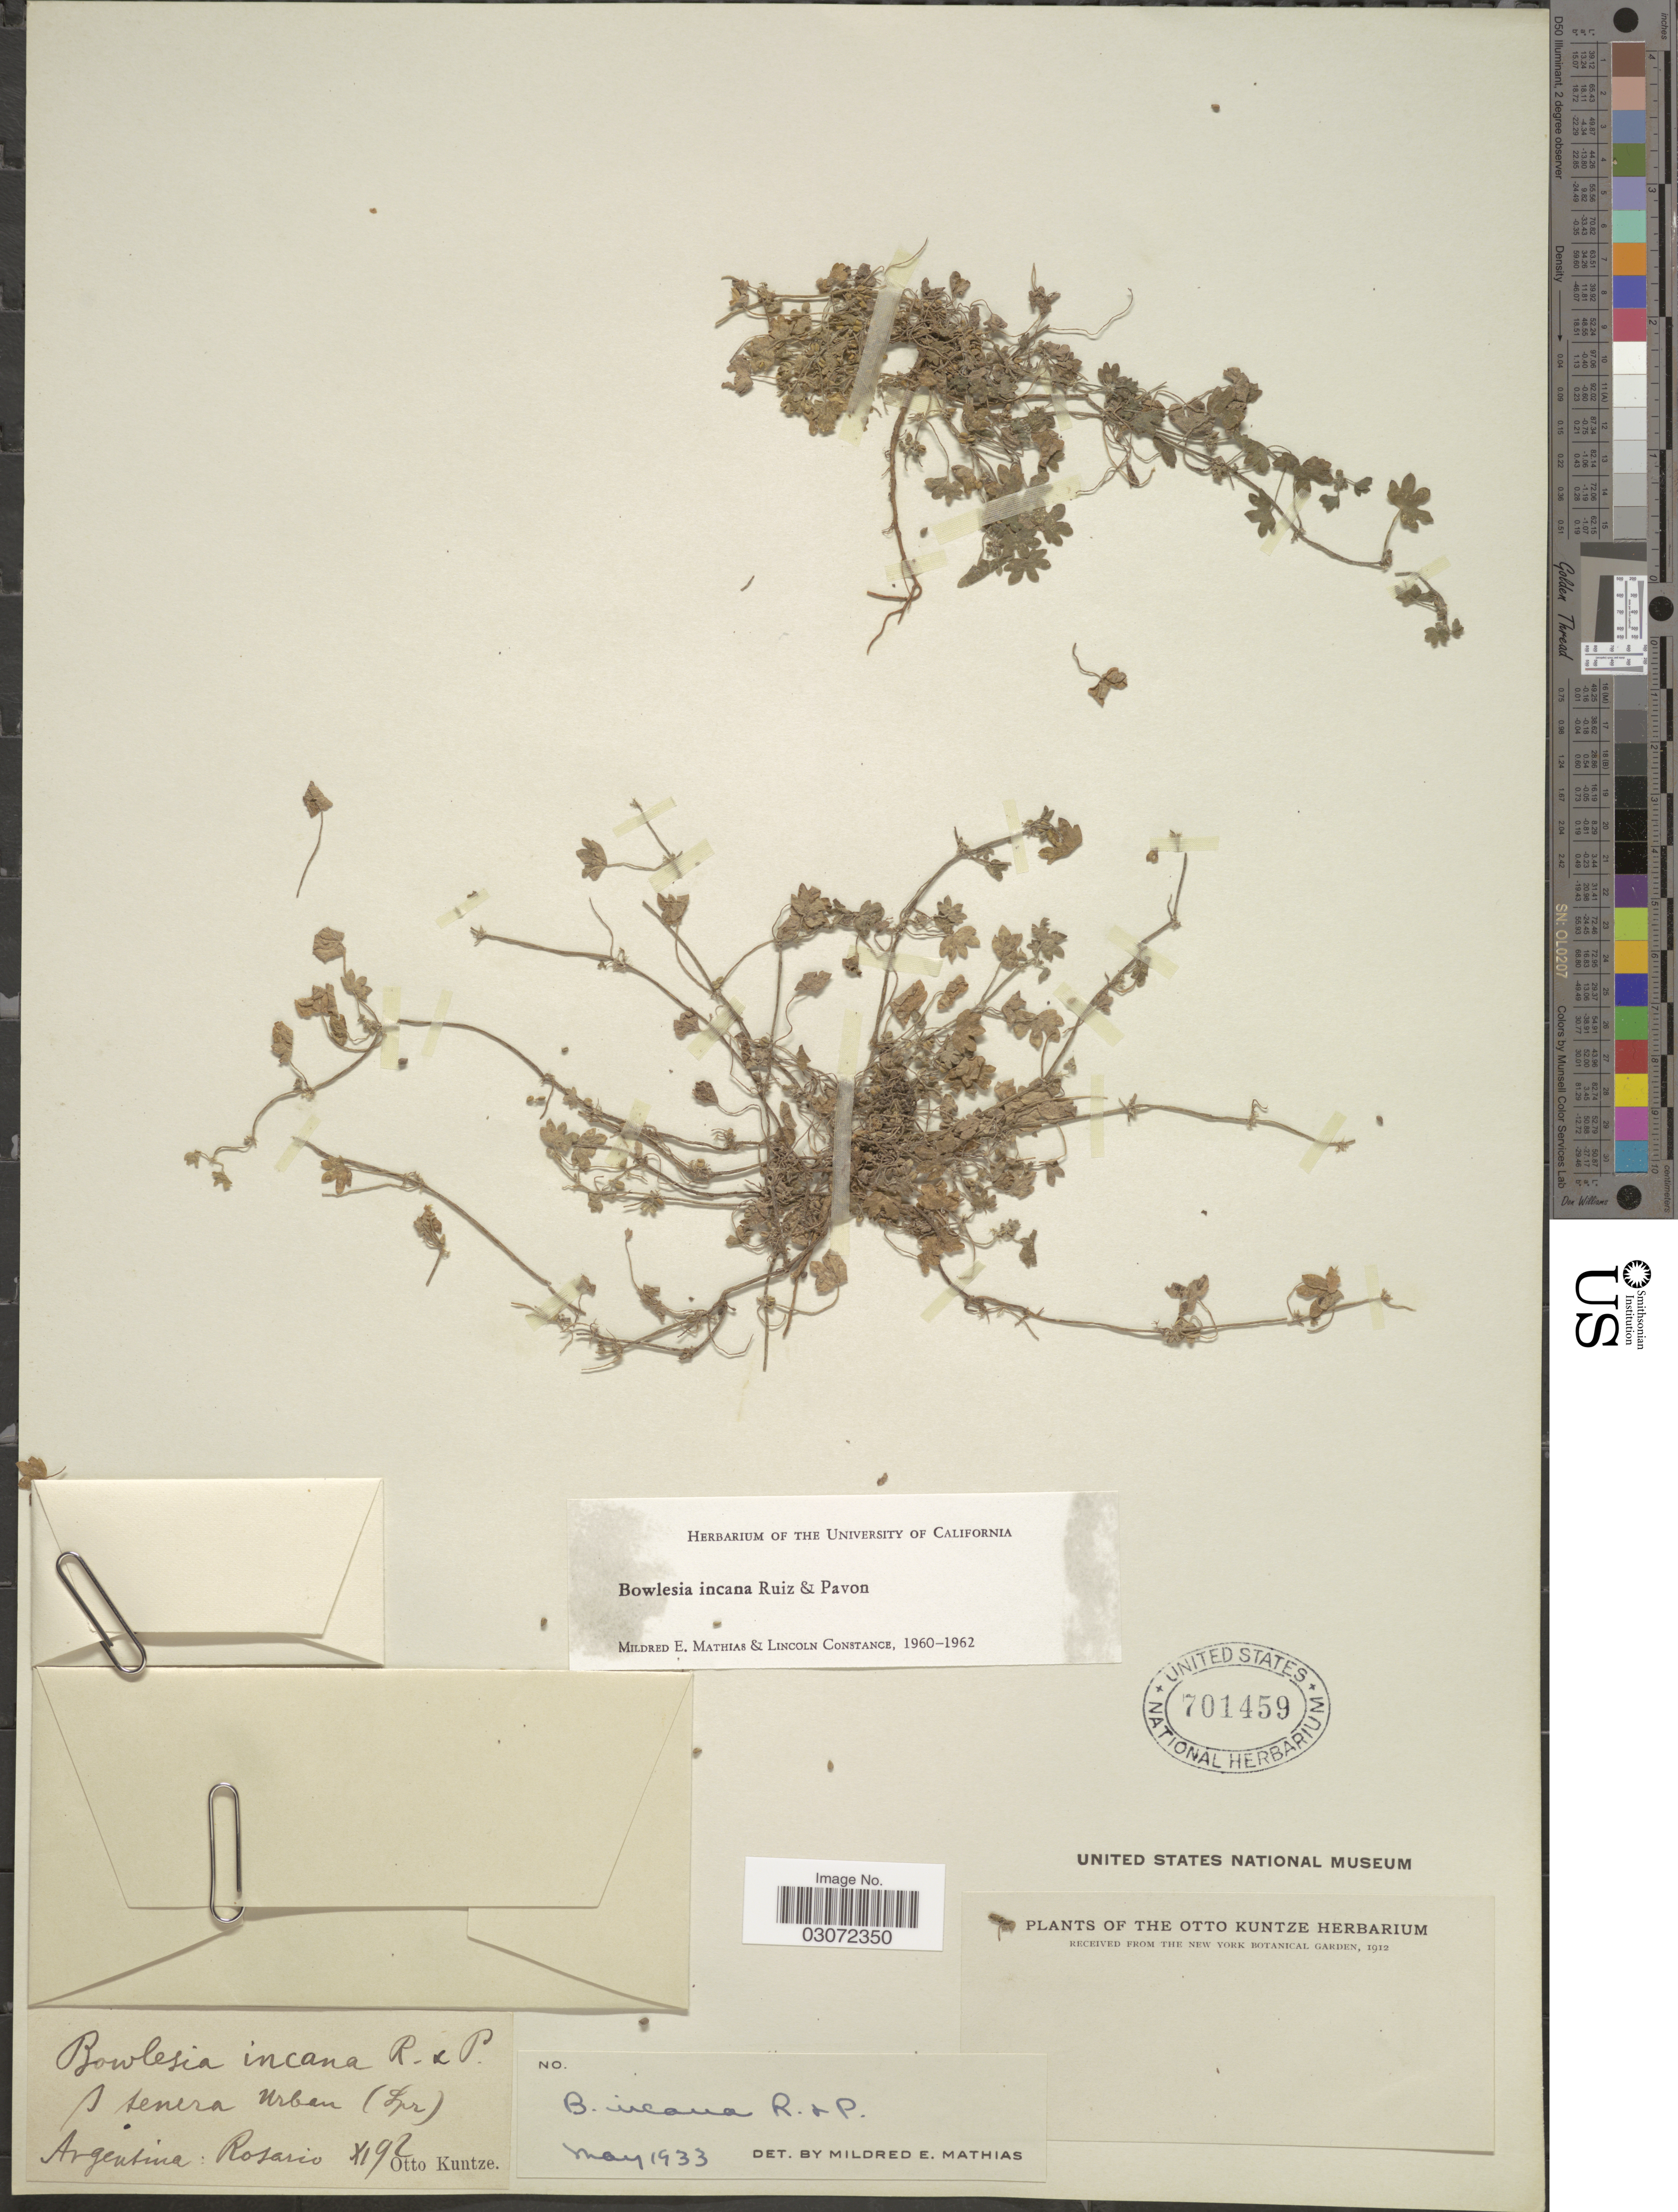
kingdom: Plantae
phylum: Tracheophyta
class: Magnoliopsida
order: Apiales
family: Apiaceae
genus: Bowlesia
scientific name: Bowlesia incana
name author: Ruiz & Pav.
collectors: C.E.O. Kuntze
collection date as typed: Transcribed d/m/y: /11/92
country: Argentina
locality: Rosario.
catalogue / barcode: US 701459